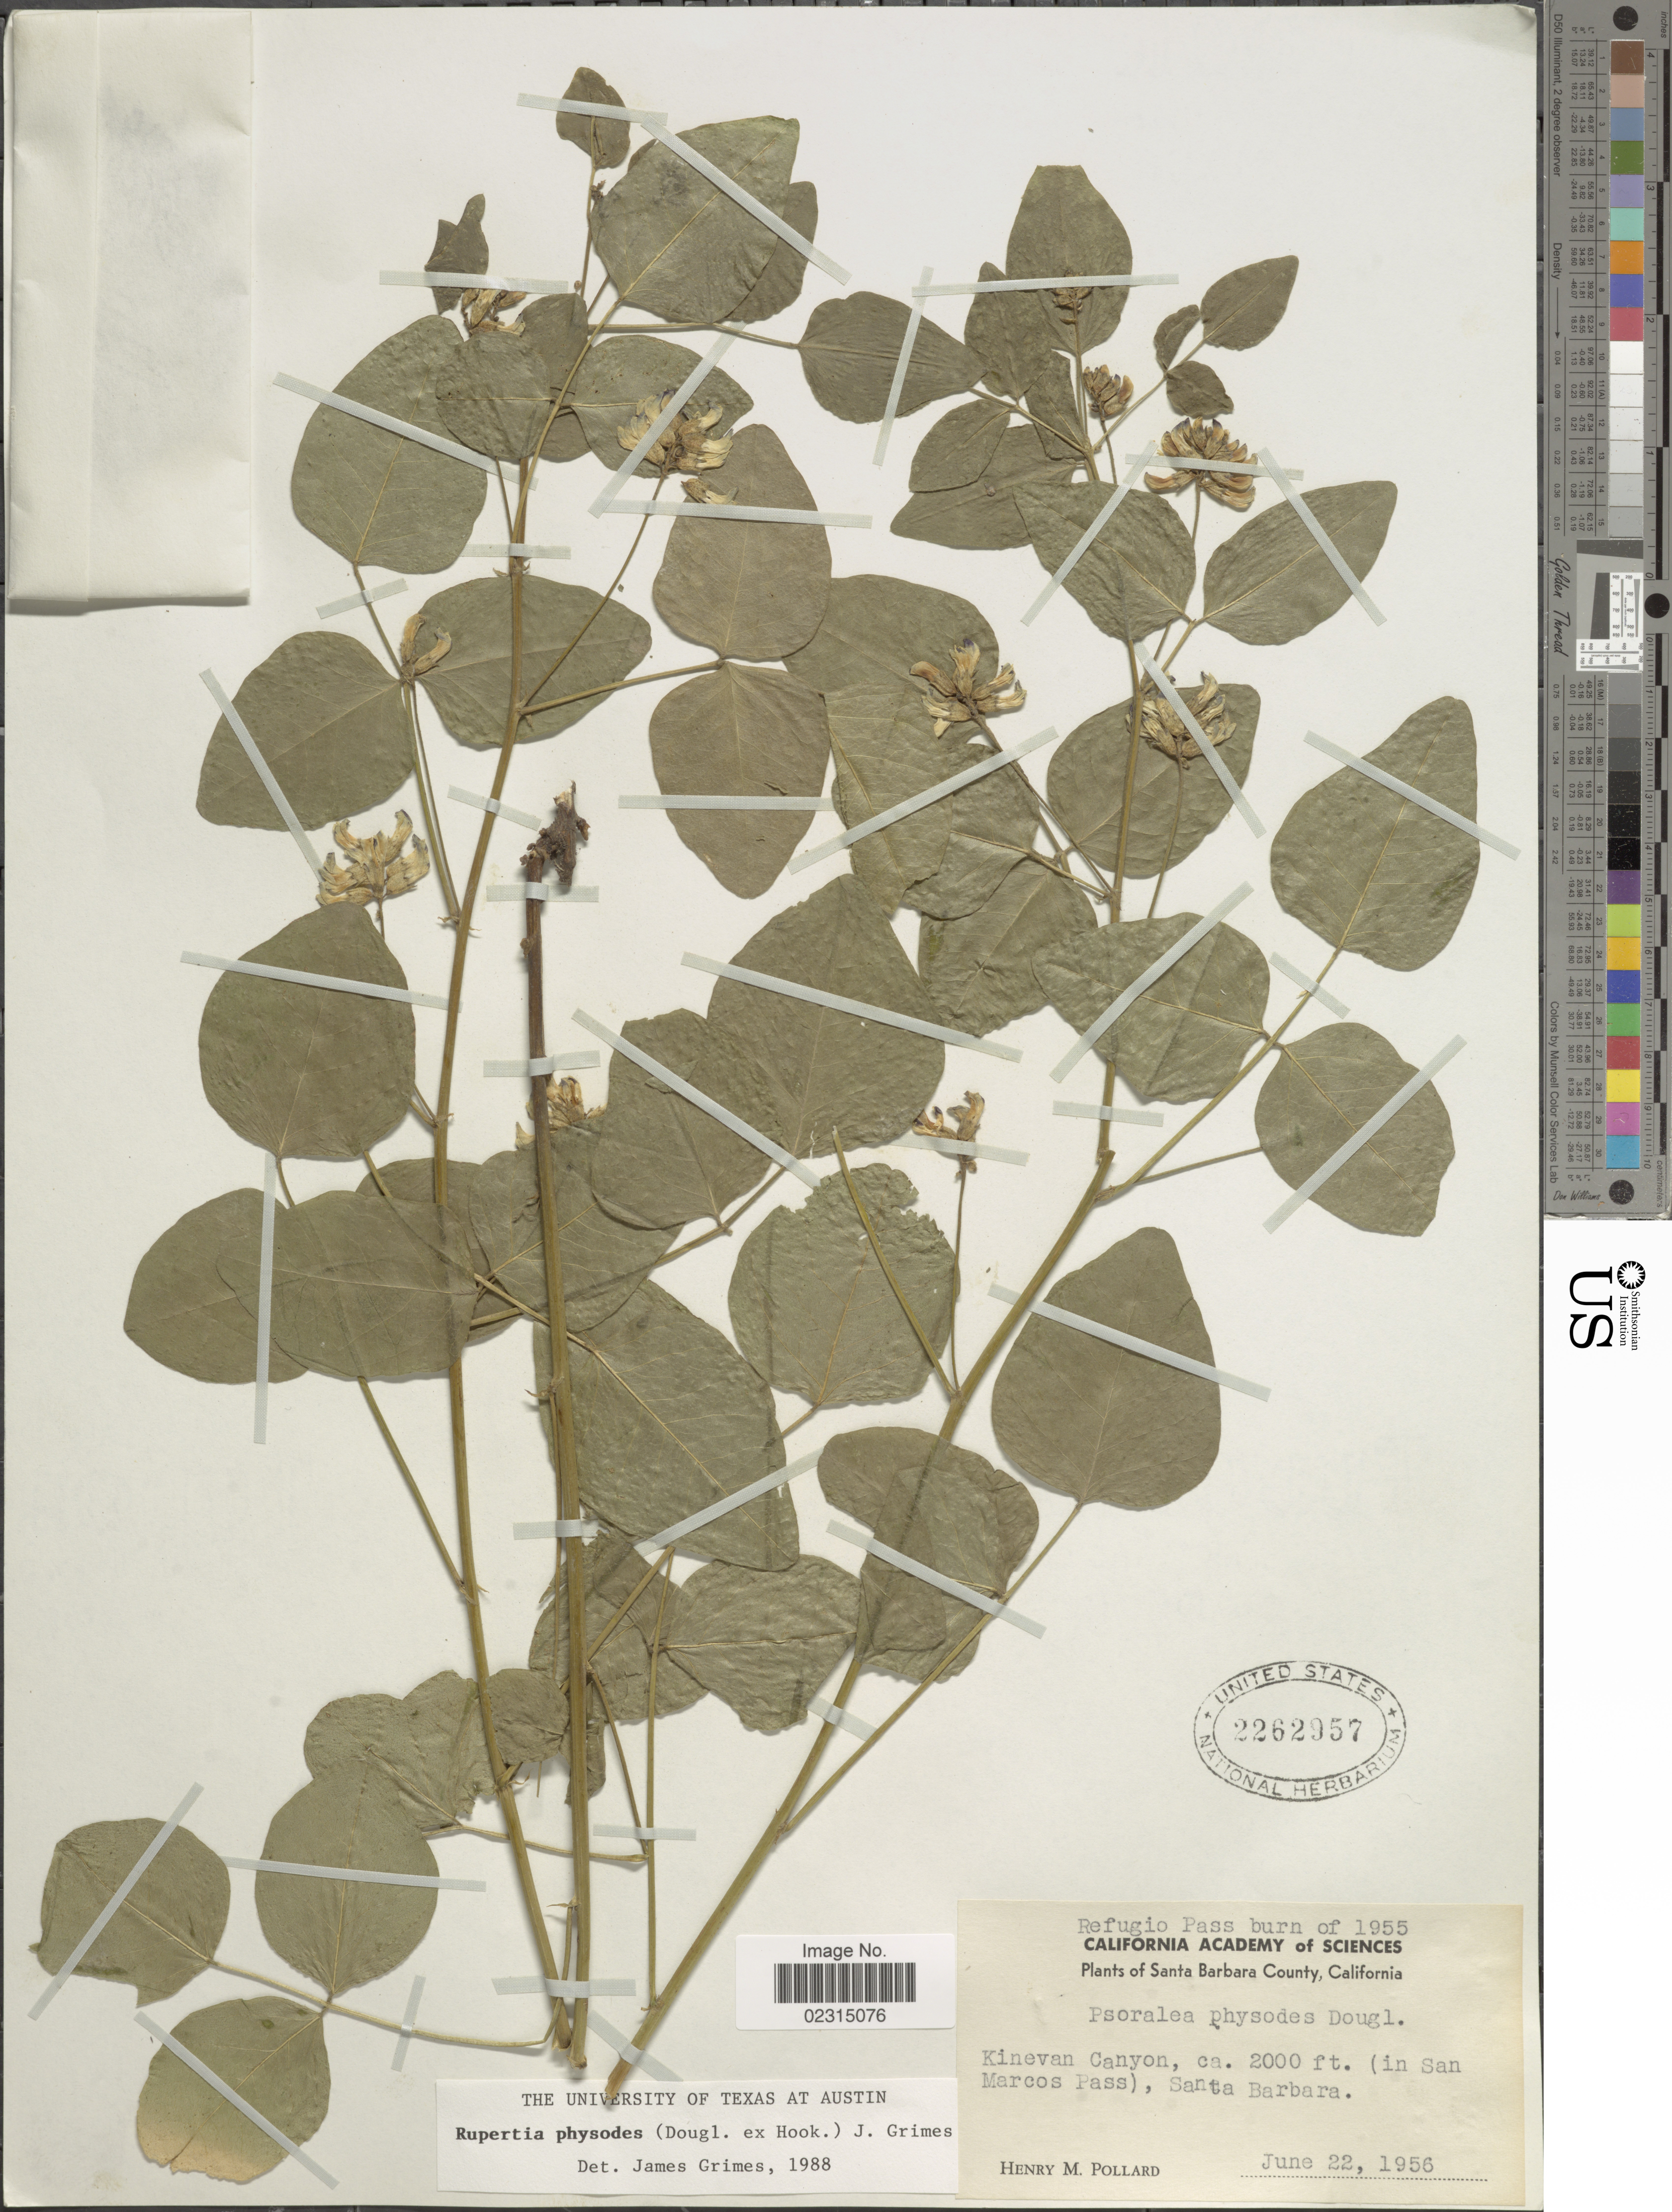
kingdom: Plantae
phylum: Tracheophyta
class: Magnoliopsida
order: Fabales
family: Fabaceae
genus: Rupertia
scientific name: Rupertia physodes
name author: (Douglas) J.W. Grimes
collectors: H. M. Pollard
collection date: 1956-06-22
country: United States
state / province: California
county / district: Santa Barbara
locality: Santa Barbara County, Kinevan Canyon (in San Marcos Pass), Santa Barbara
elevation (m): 610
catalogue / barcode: US 2262957